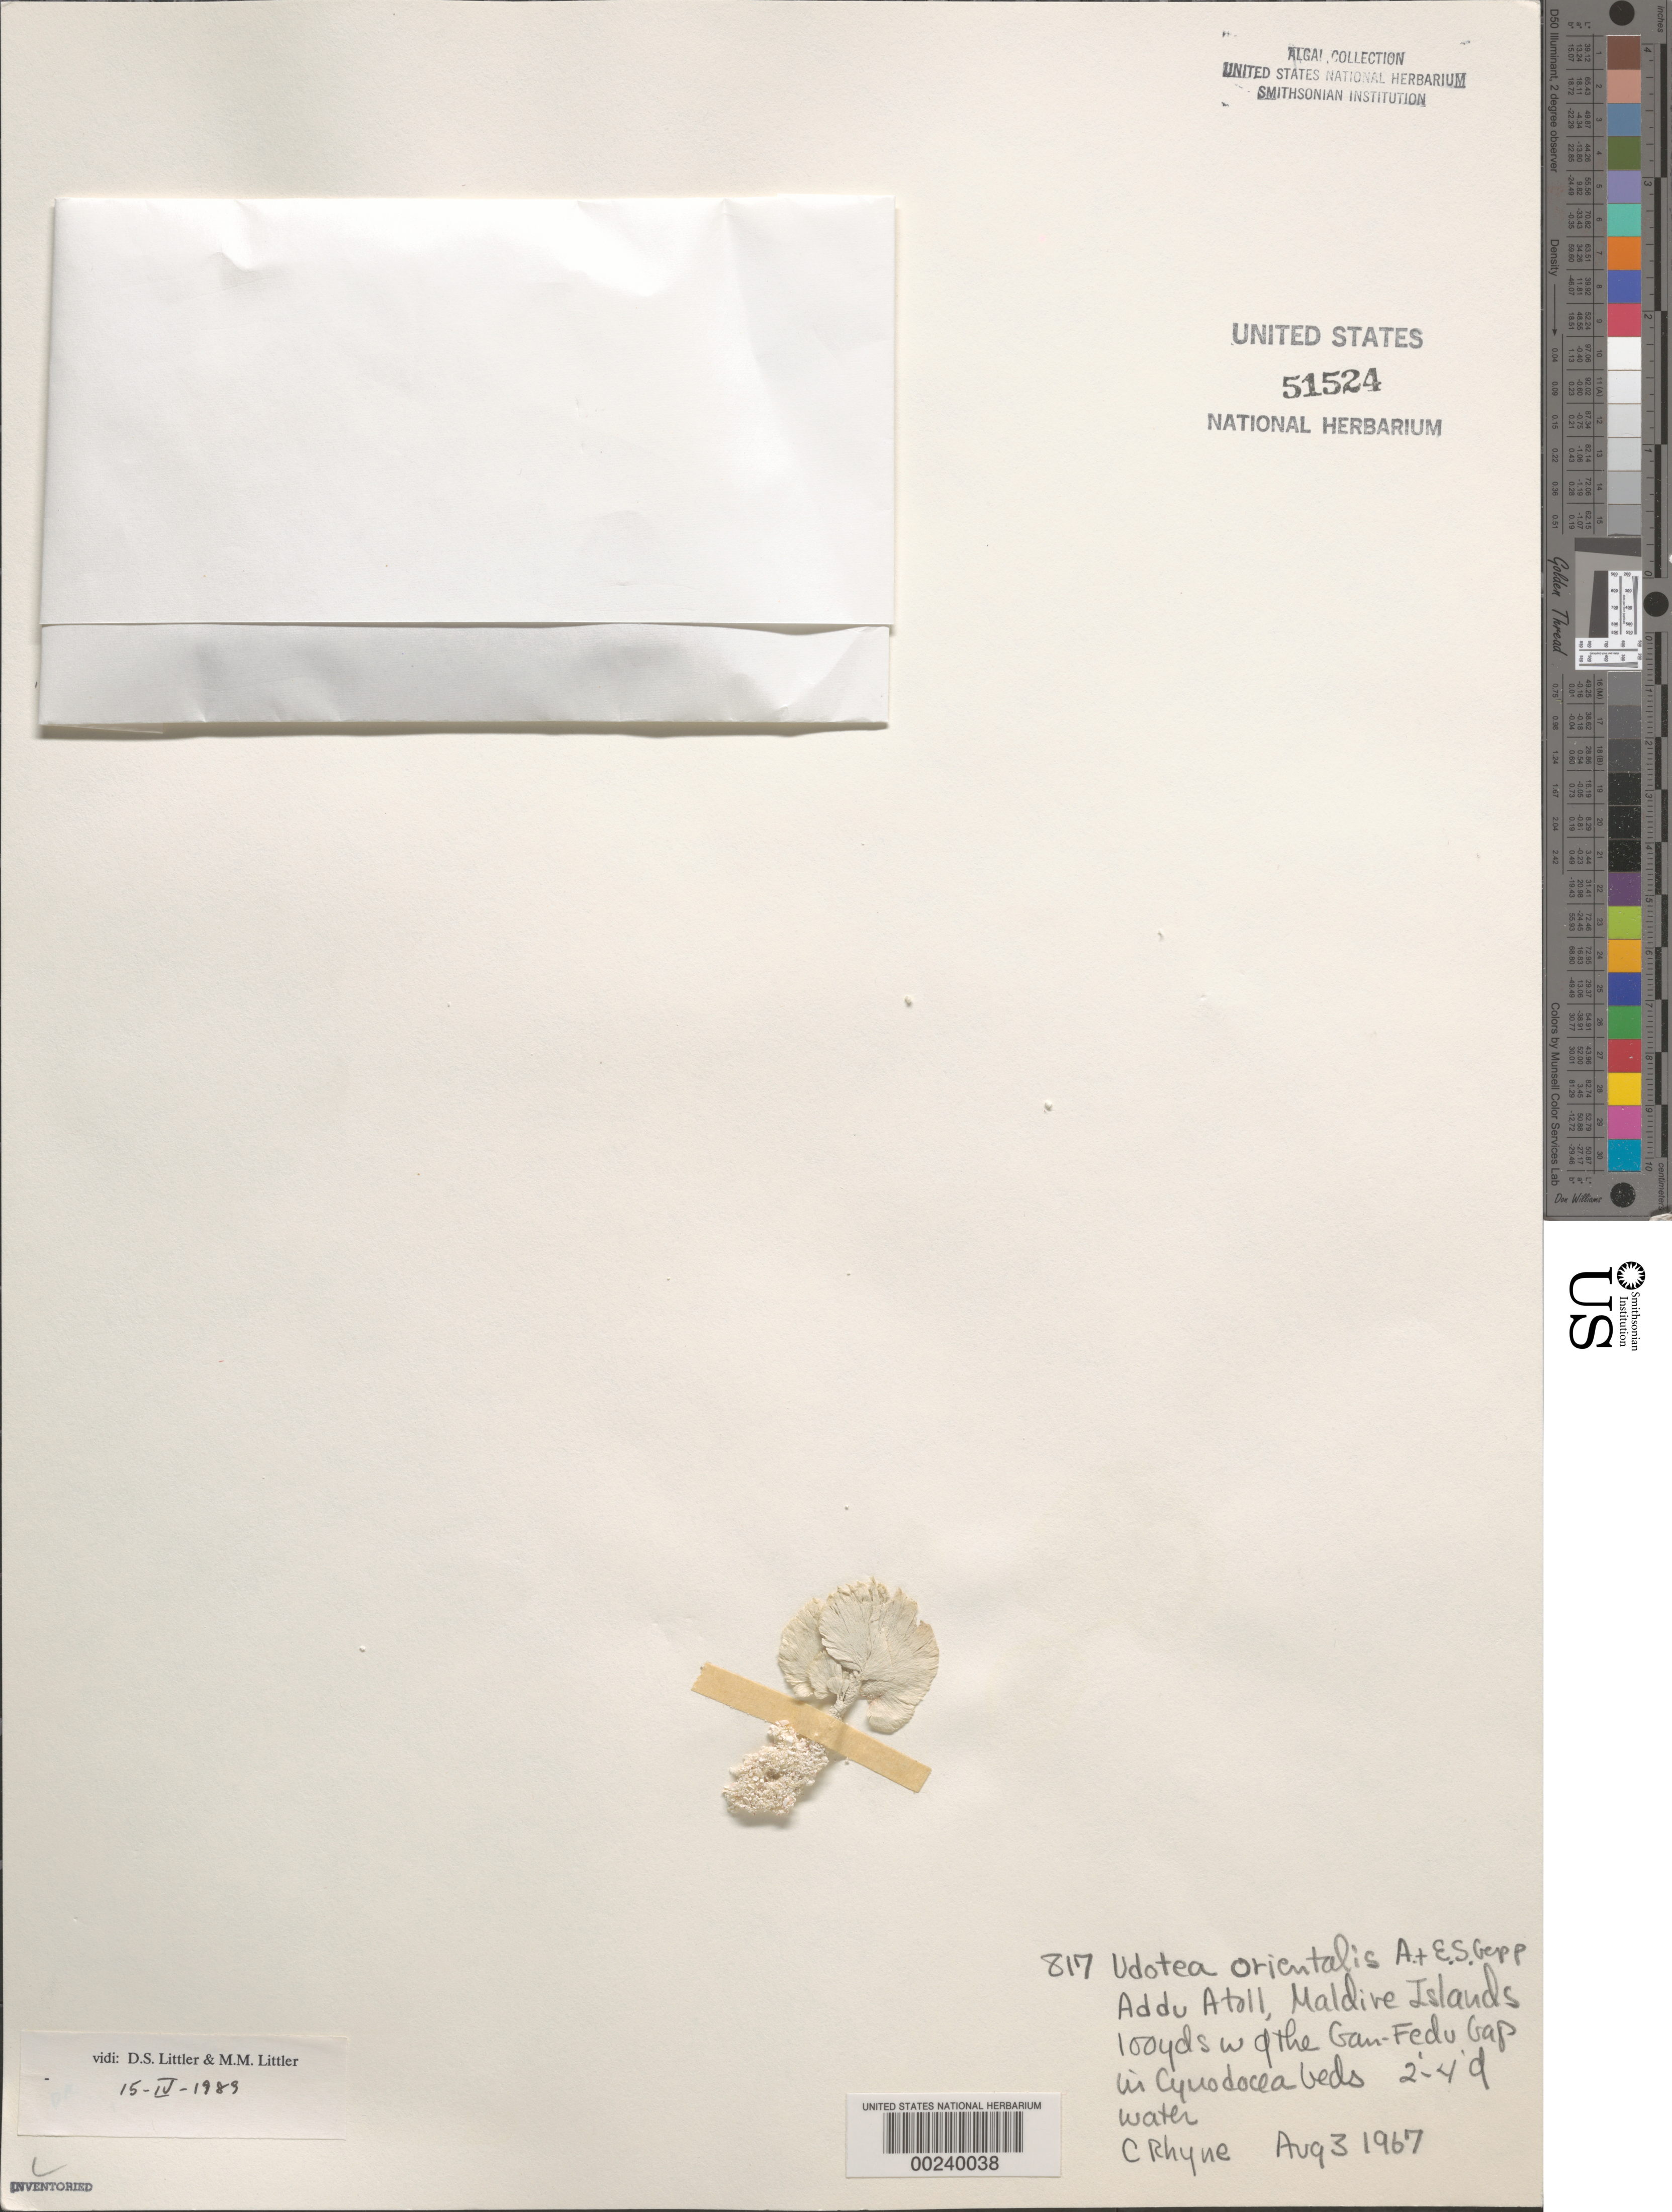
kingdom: Plantae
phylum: Chlorophyta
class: Ulvophyceae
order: Bryopsidales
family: Udoteaceae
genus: Udotea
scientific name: Udotea orientalis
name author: A. Gepp & E. Gepp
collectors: C. Rhyne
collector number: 817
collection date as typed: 03 Aug 1967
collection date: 1967-08-03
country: Maldive Islands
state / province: Seenu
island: Gan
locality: West of Gan-Fedu Gap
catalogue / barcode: US 51524